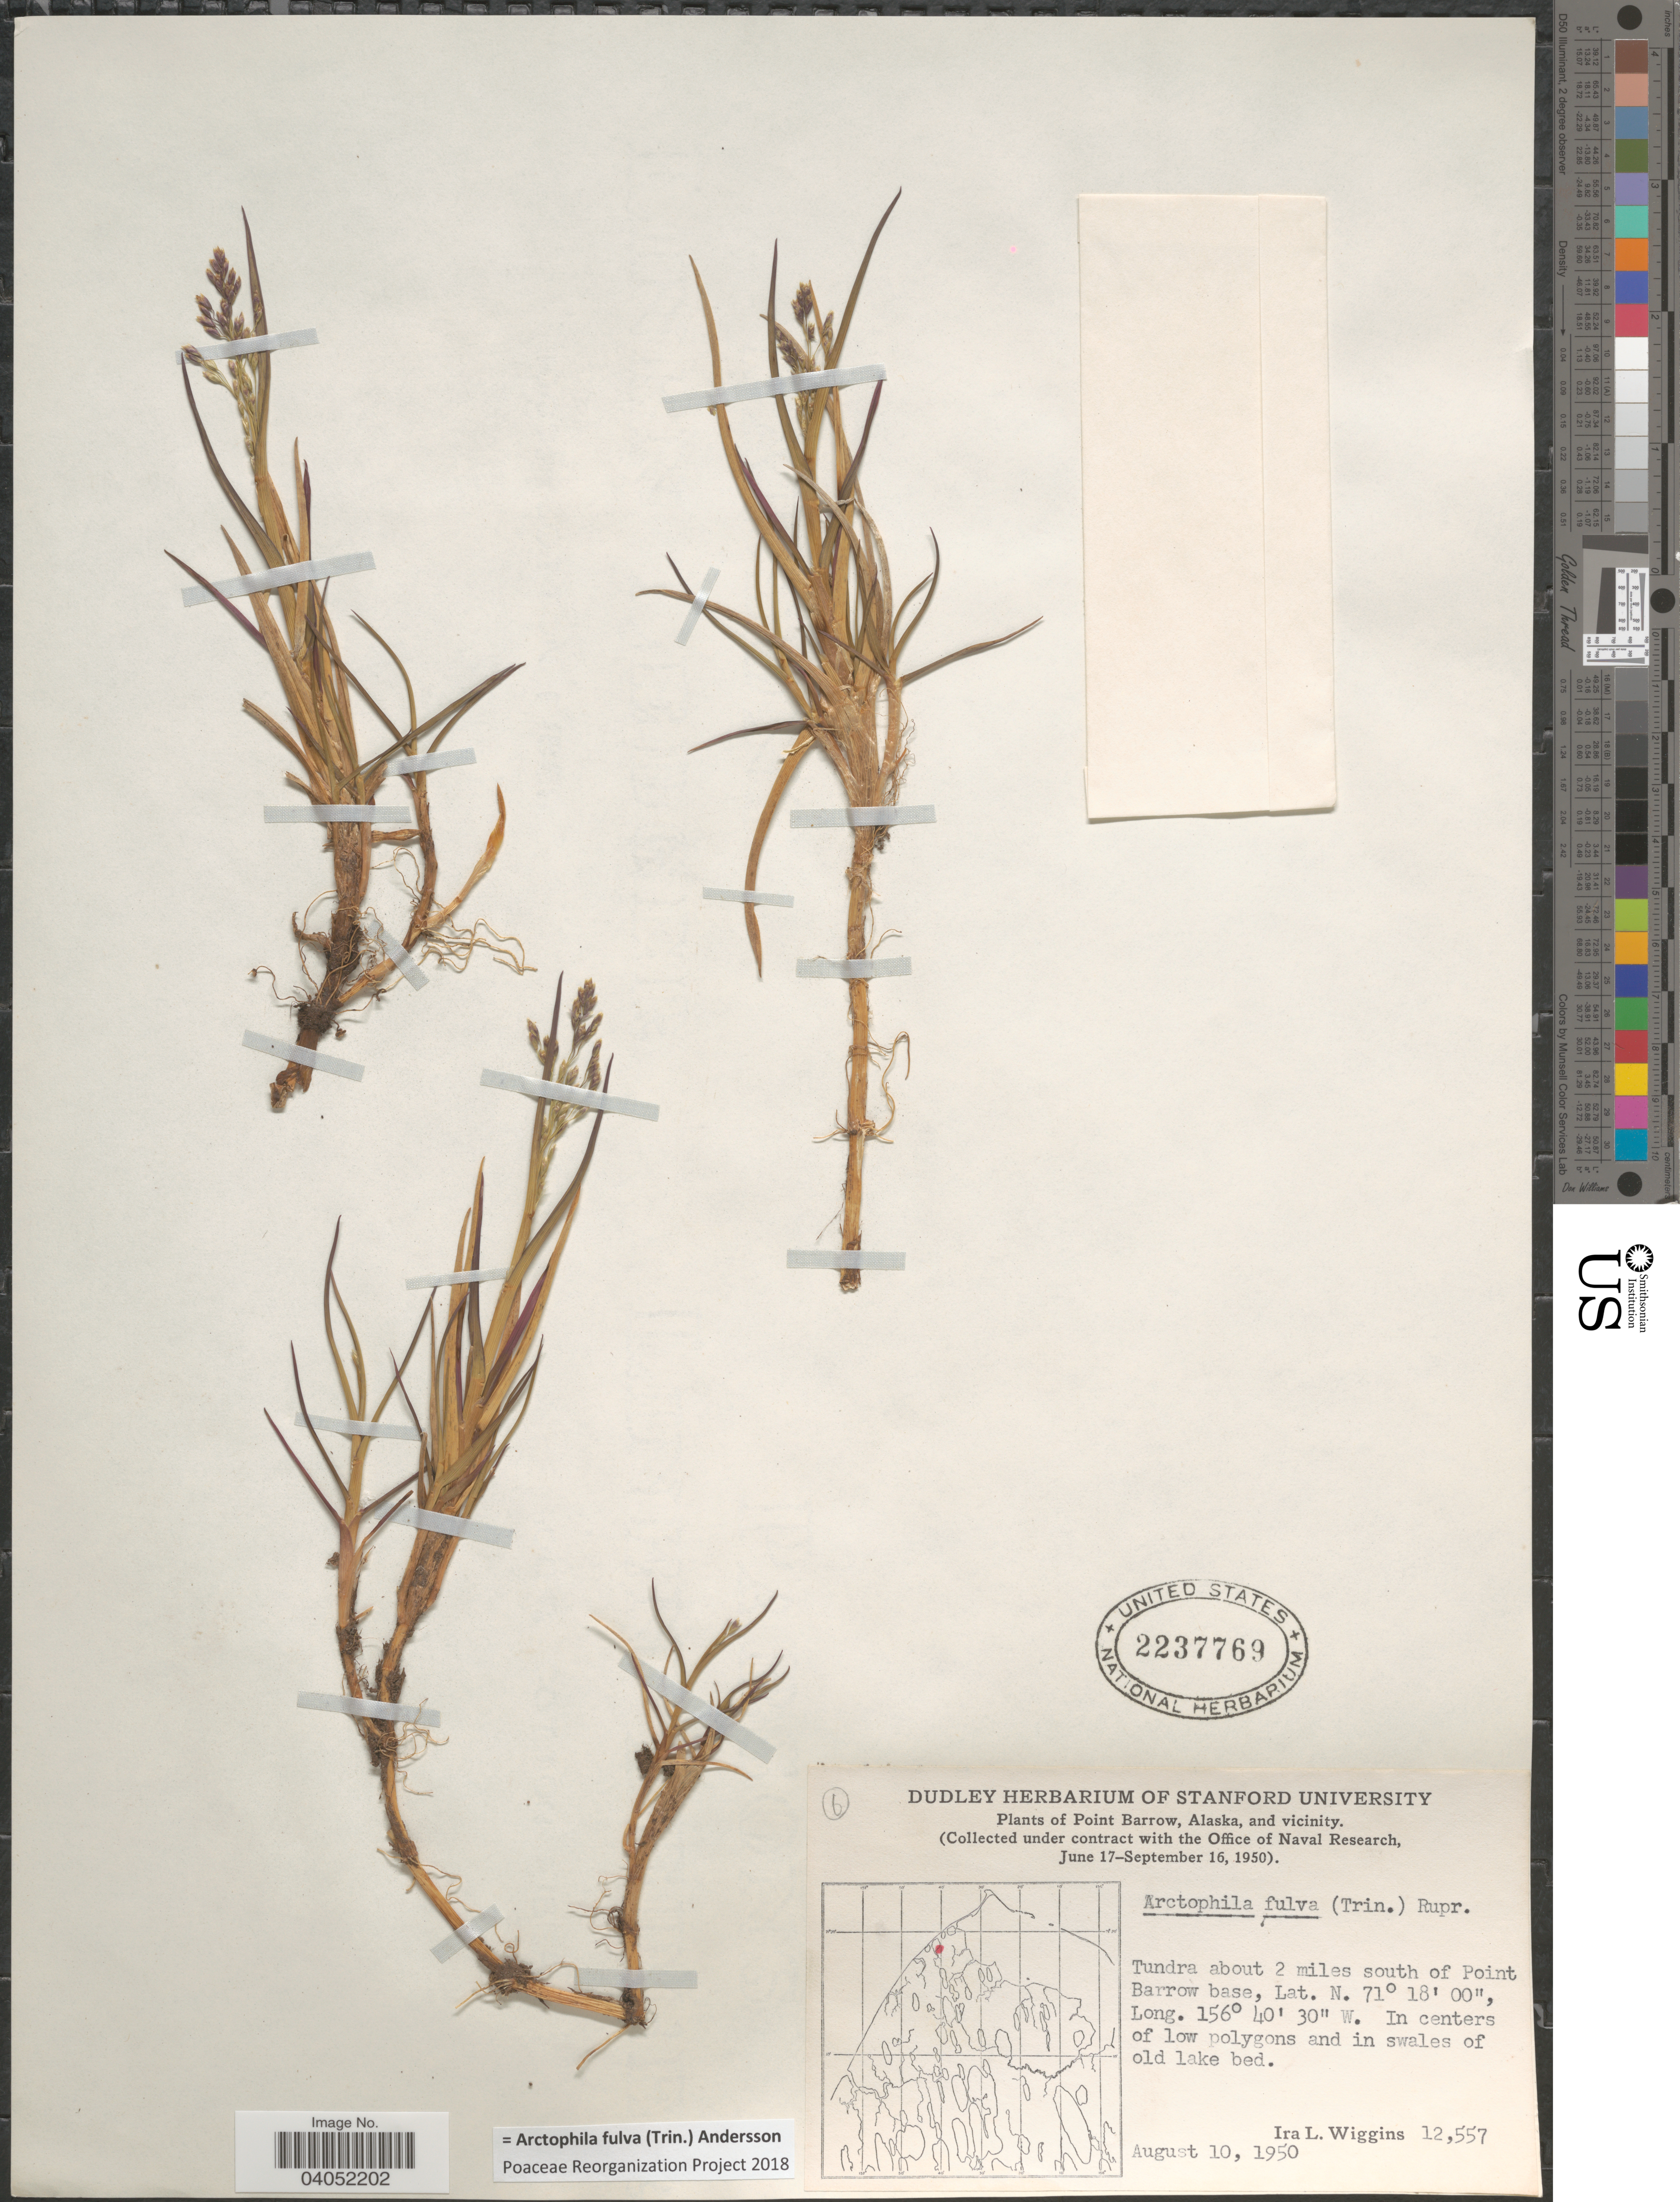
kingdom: Plantae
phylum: Tracheophyta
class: Liliopsida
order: Poales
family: Poaceae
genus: Arctophila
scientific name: Arctophila fulva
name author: (Trin.) Andersson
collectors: I. L. Wiggins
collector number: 12557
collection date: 1950-08-10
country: United States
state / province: Alaska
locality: Point Barrow, Alaska, and vicinity. Tundra about 2 miles south of Point Barrow base.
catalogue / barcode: US 2237769